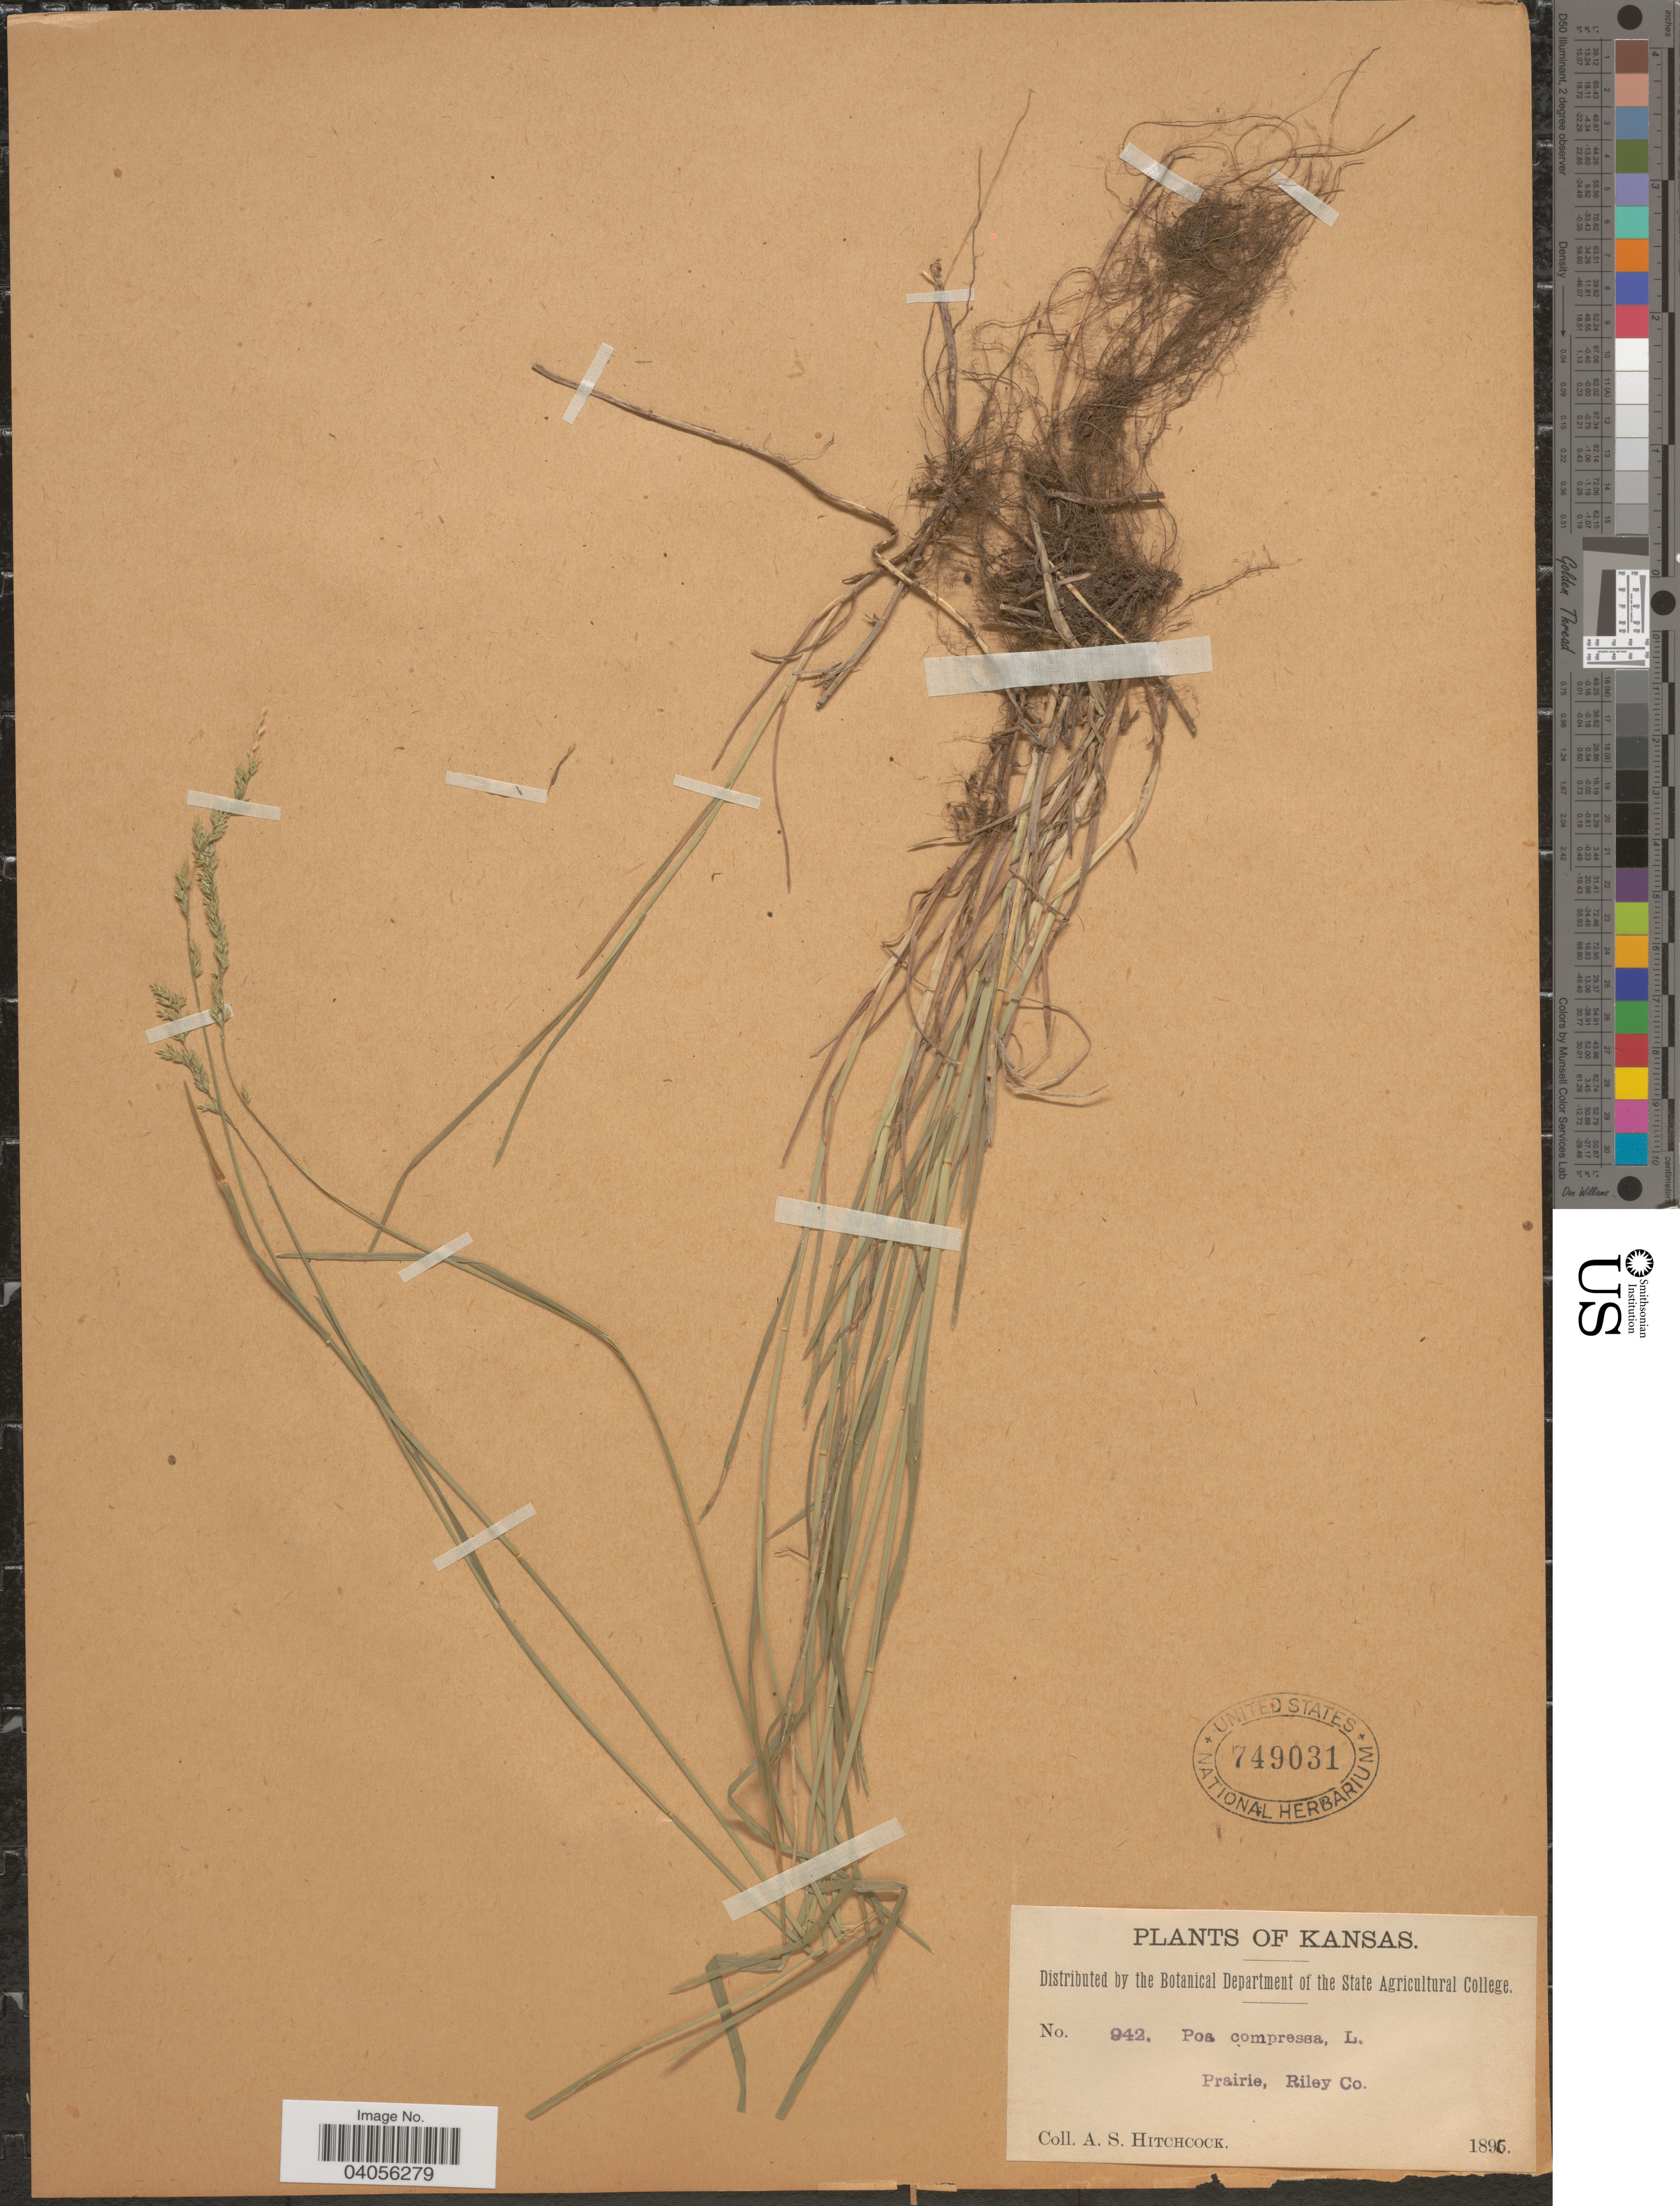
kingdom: Plantae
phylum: Tracheophyta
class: Liliopsida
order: Poales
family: Poaceae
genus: Poa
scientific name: Poa compressa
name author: L.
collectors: A. S. Hitchcock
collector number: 942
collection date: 1896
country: United States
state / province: Kansas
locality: Prairie, Riley Co.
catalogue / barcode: US 749031